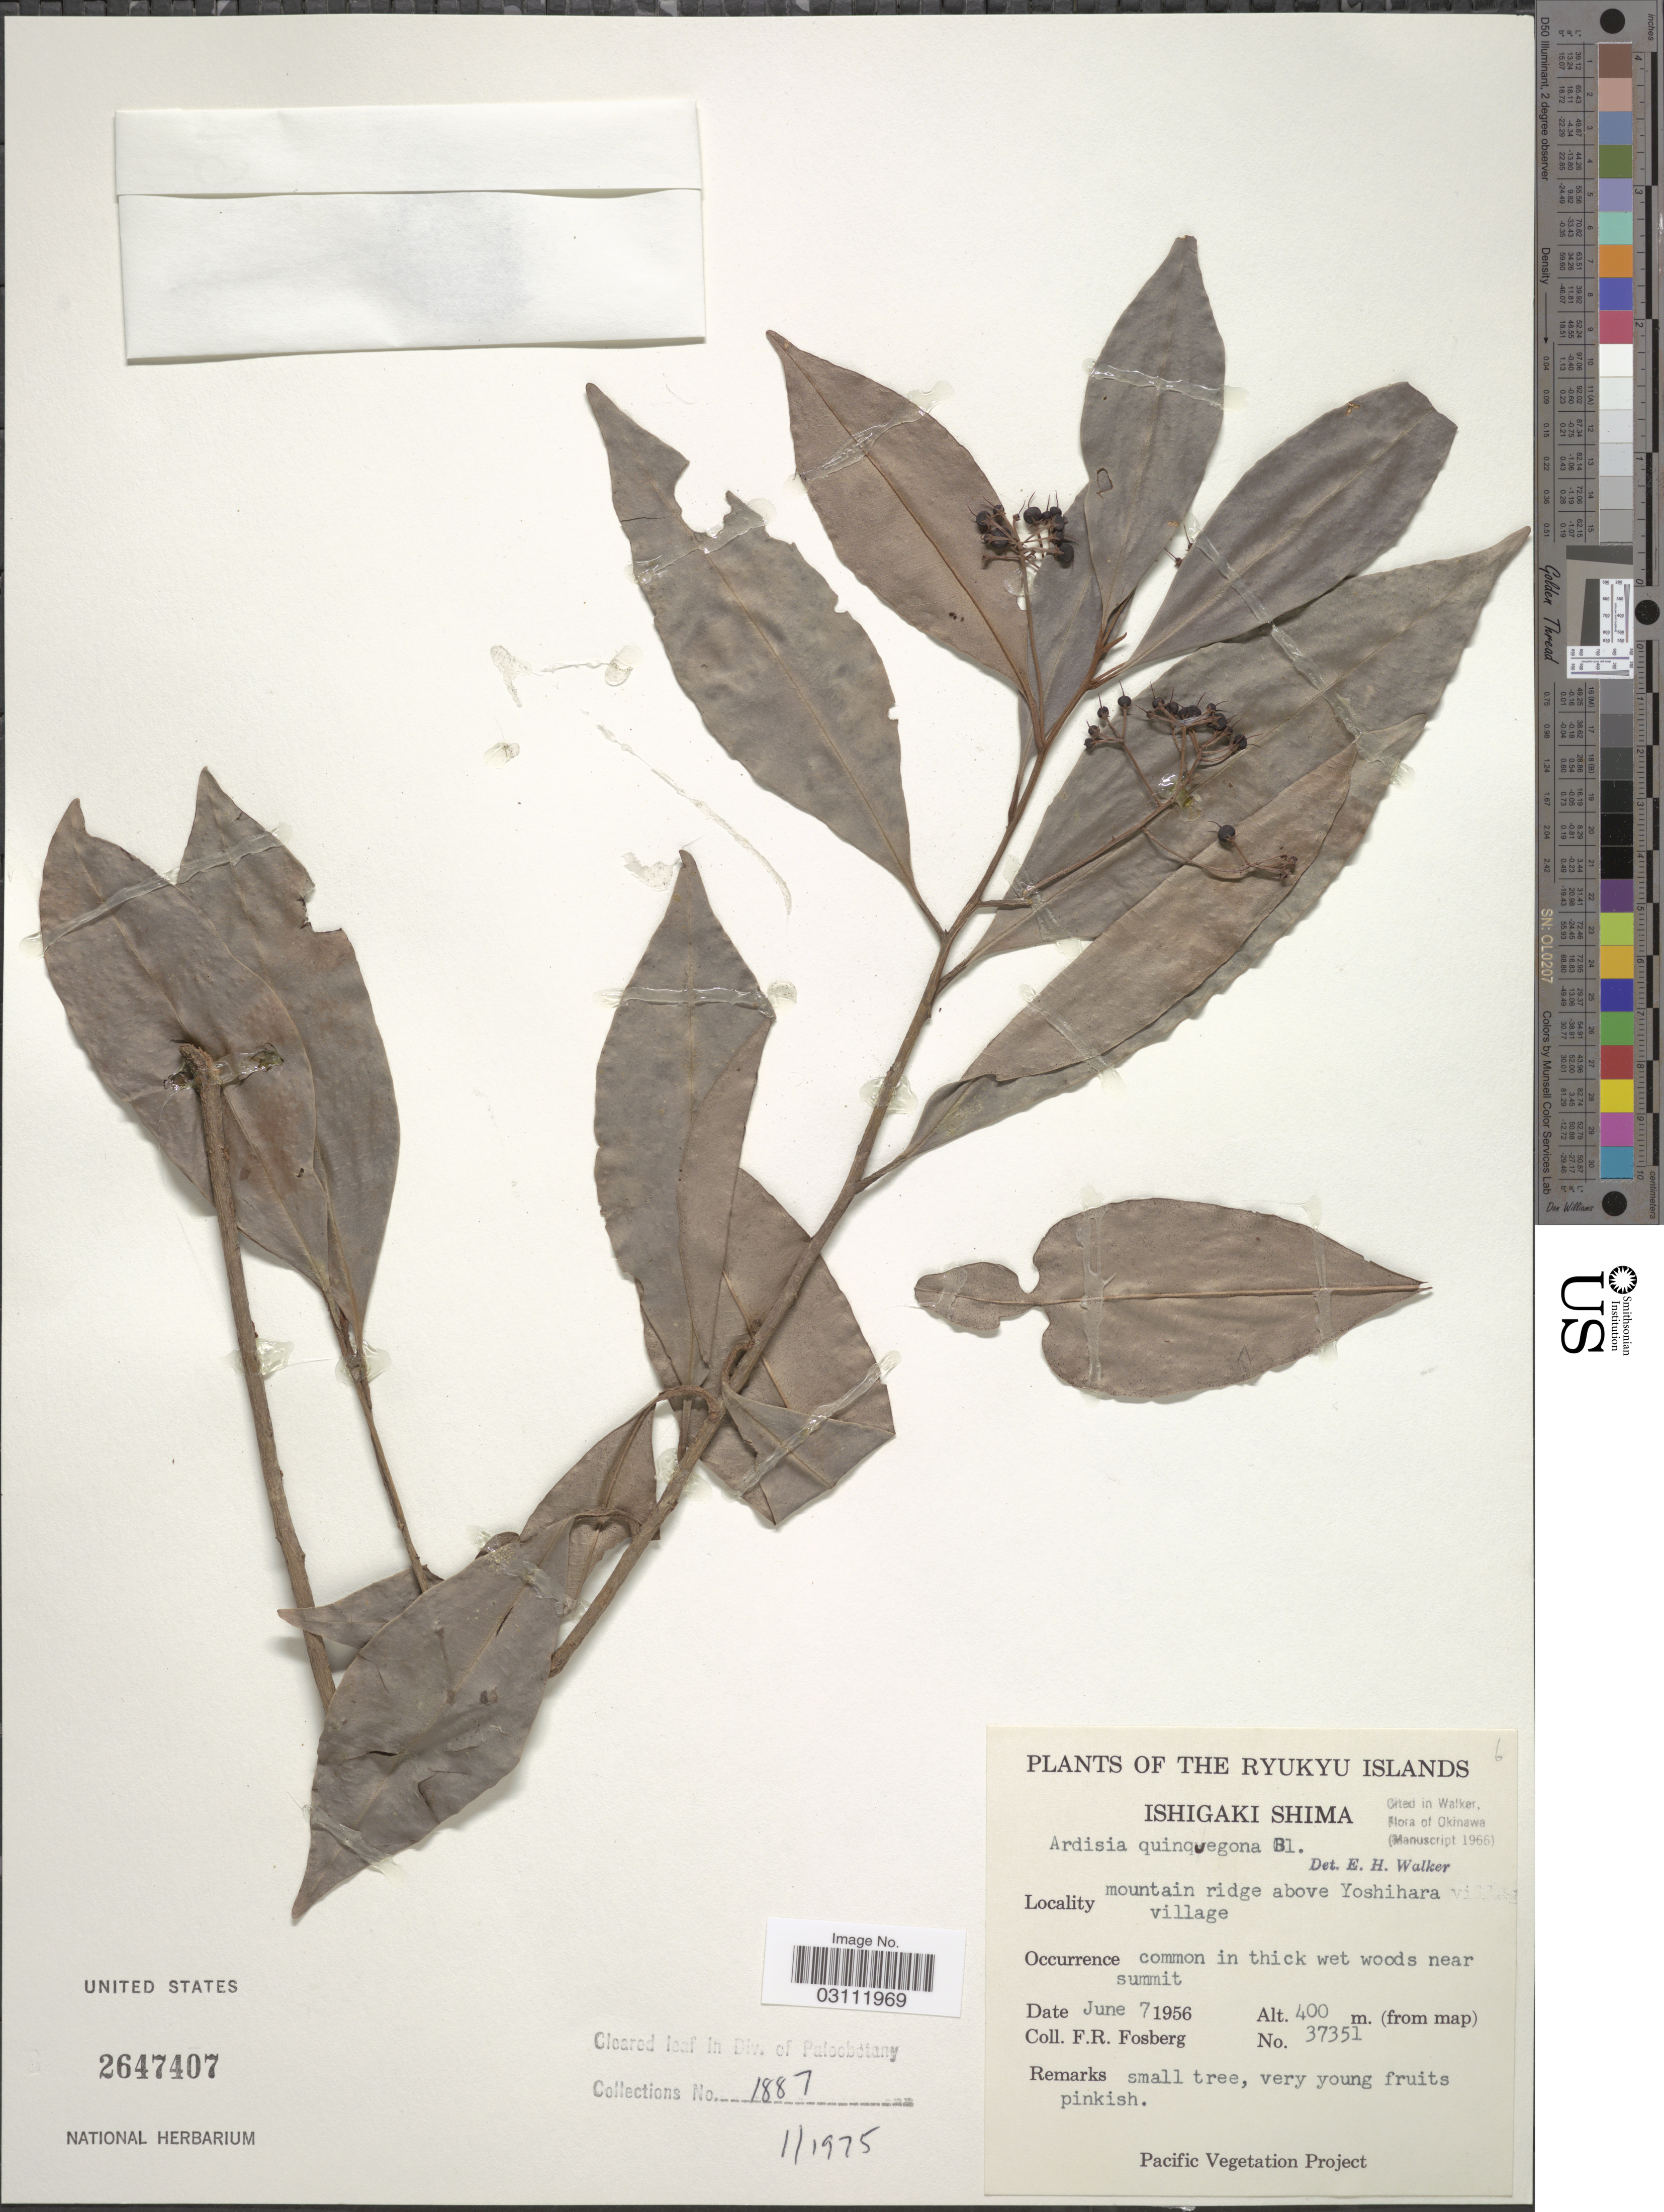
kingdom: Plantae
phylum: Tracheophyta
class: Magnoliopsida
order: Ericales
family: Primulaceae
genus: Ardisia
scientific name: Ardisia quinquegona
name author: Blume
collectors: F. R. Fosberg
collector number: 37351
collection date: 1956-06-07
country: Japan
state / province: Okinawa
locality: Ryukyu Islands. Ishigaki Shima. Mountain ridge above Yoshihara village.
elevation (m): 400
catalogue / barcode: US 2647407